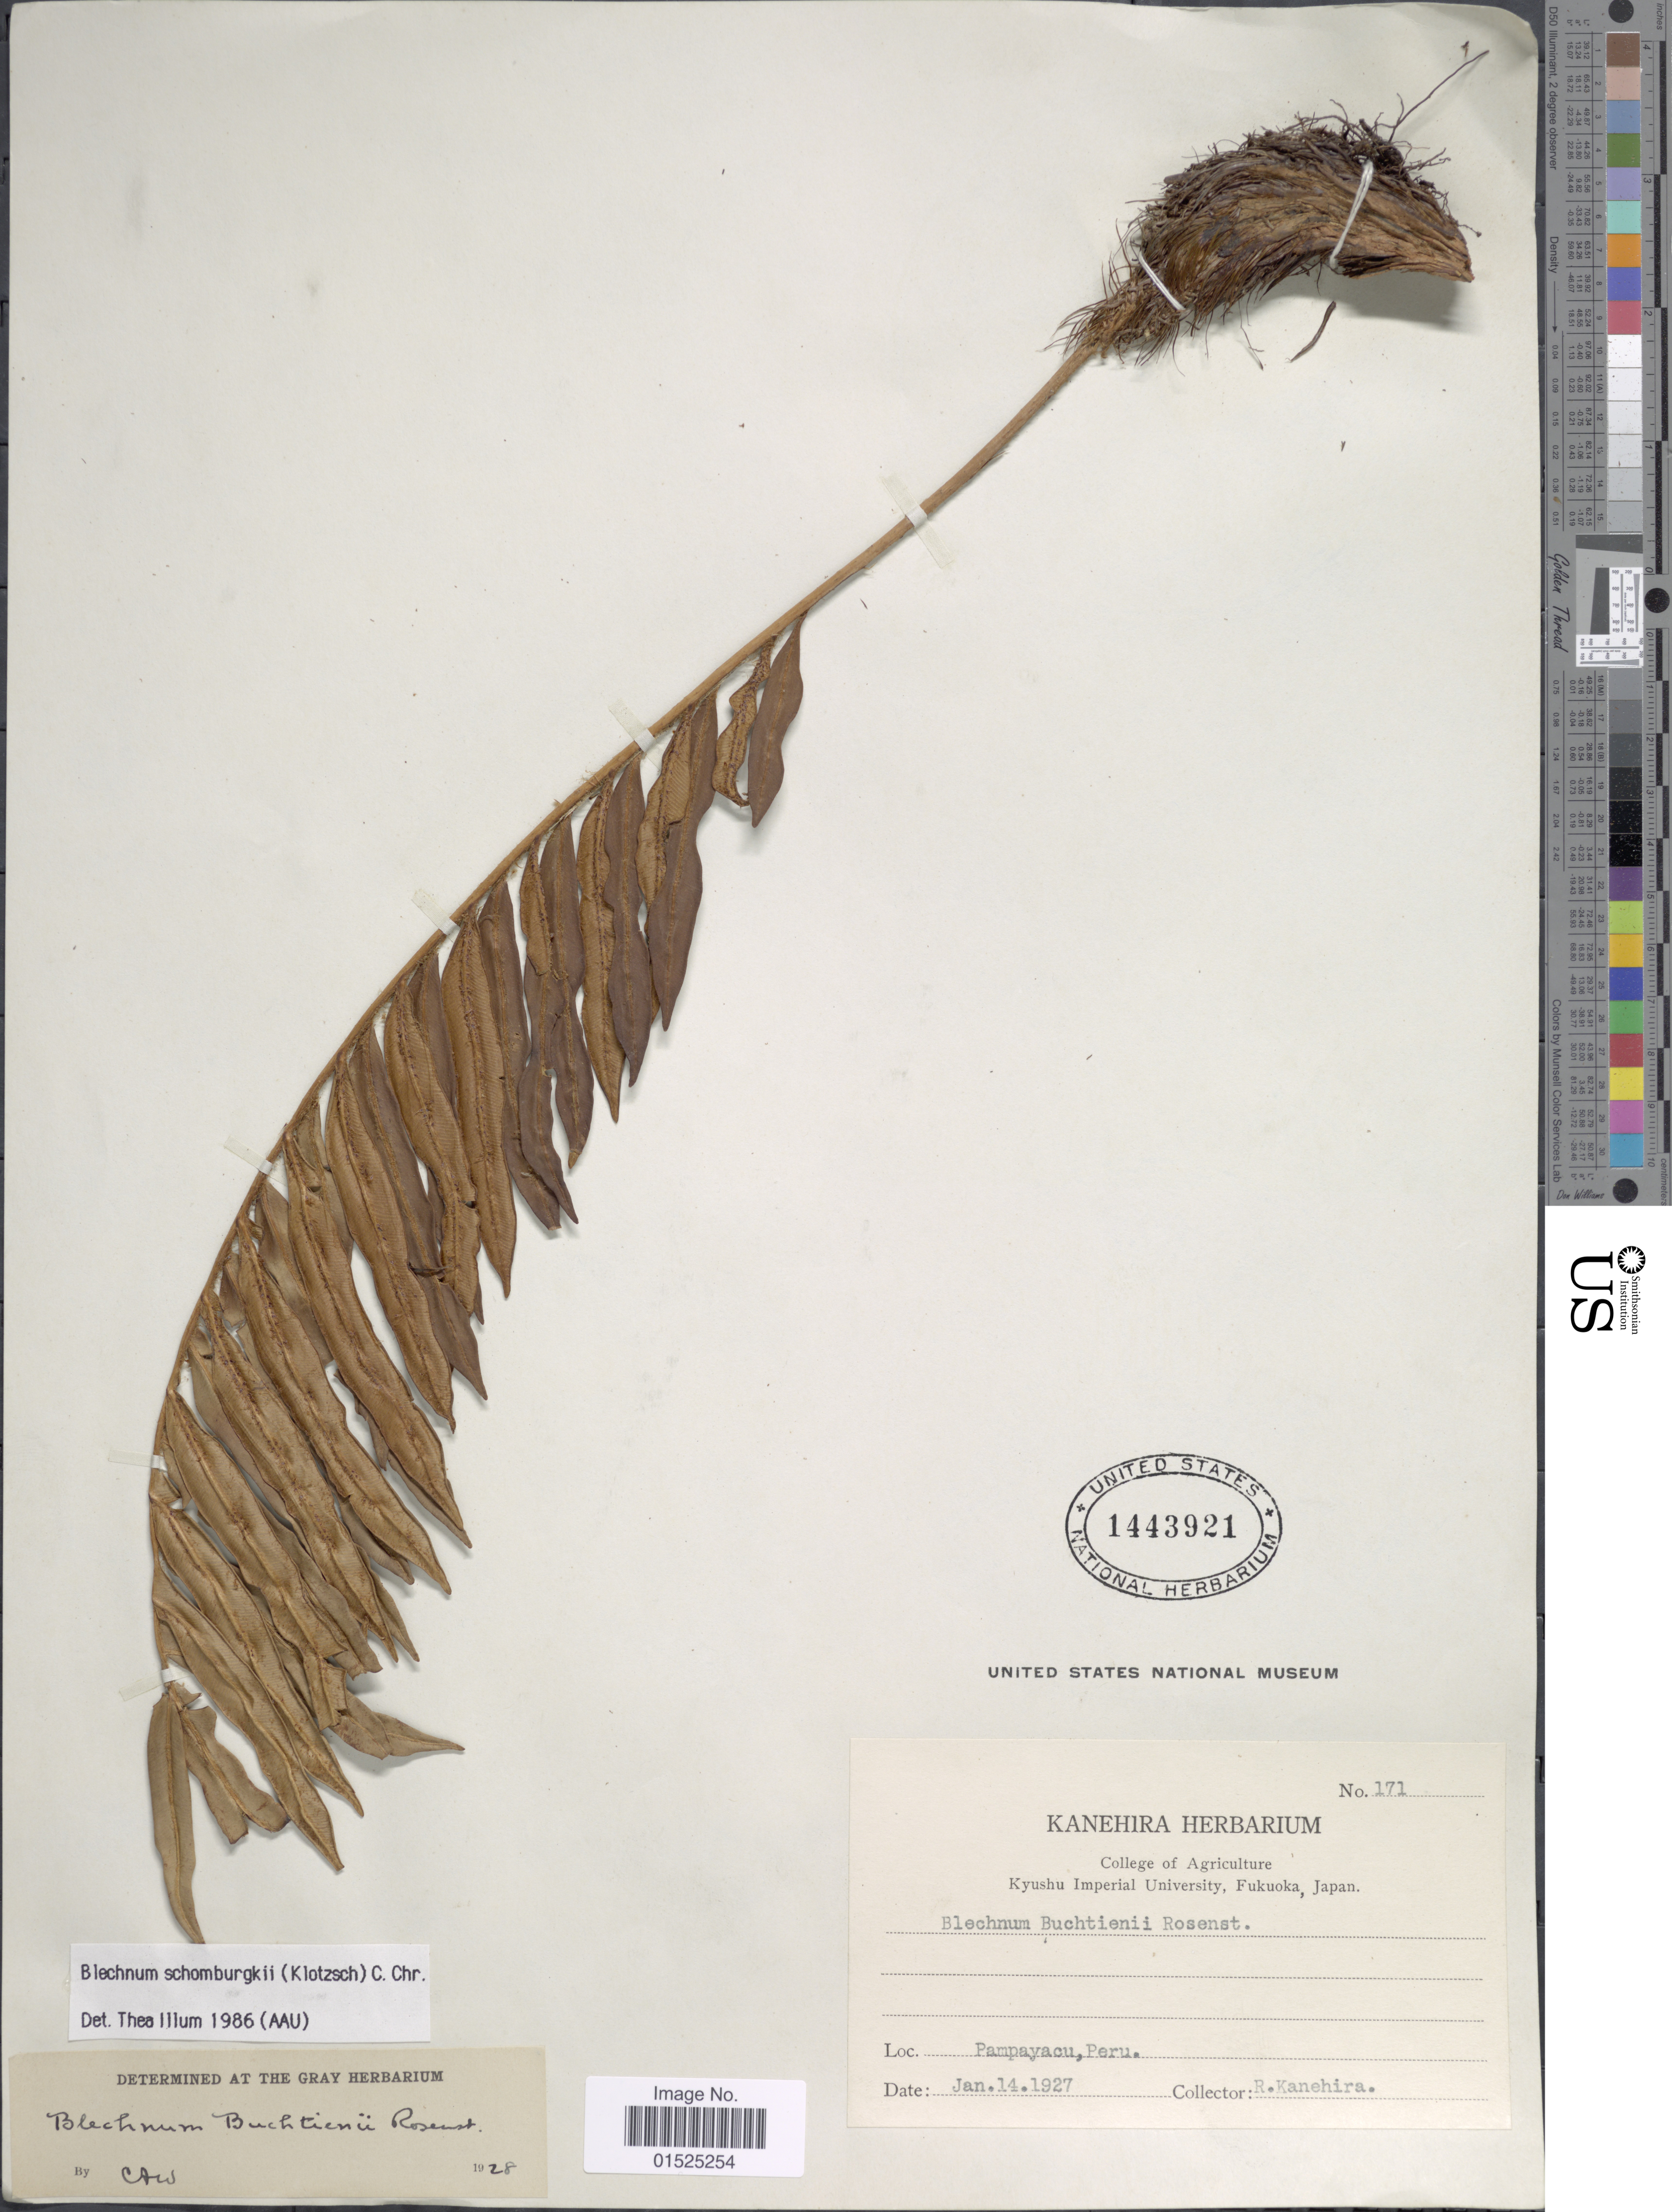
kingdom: Plantae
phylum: Tracheophyta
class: Polypodiopsida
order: Polypodiales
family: Blechnaceae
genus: Blechnum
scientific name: Blechnum auratum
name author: (Fée) R.M. Tryon & Stolze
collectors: R. Kanehira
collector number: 171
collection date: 1927-01-14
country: Peru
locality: Pampayacu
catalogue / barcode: US 1443921